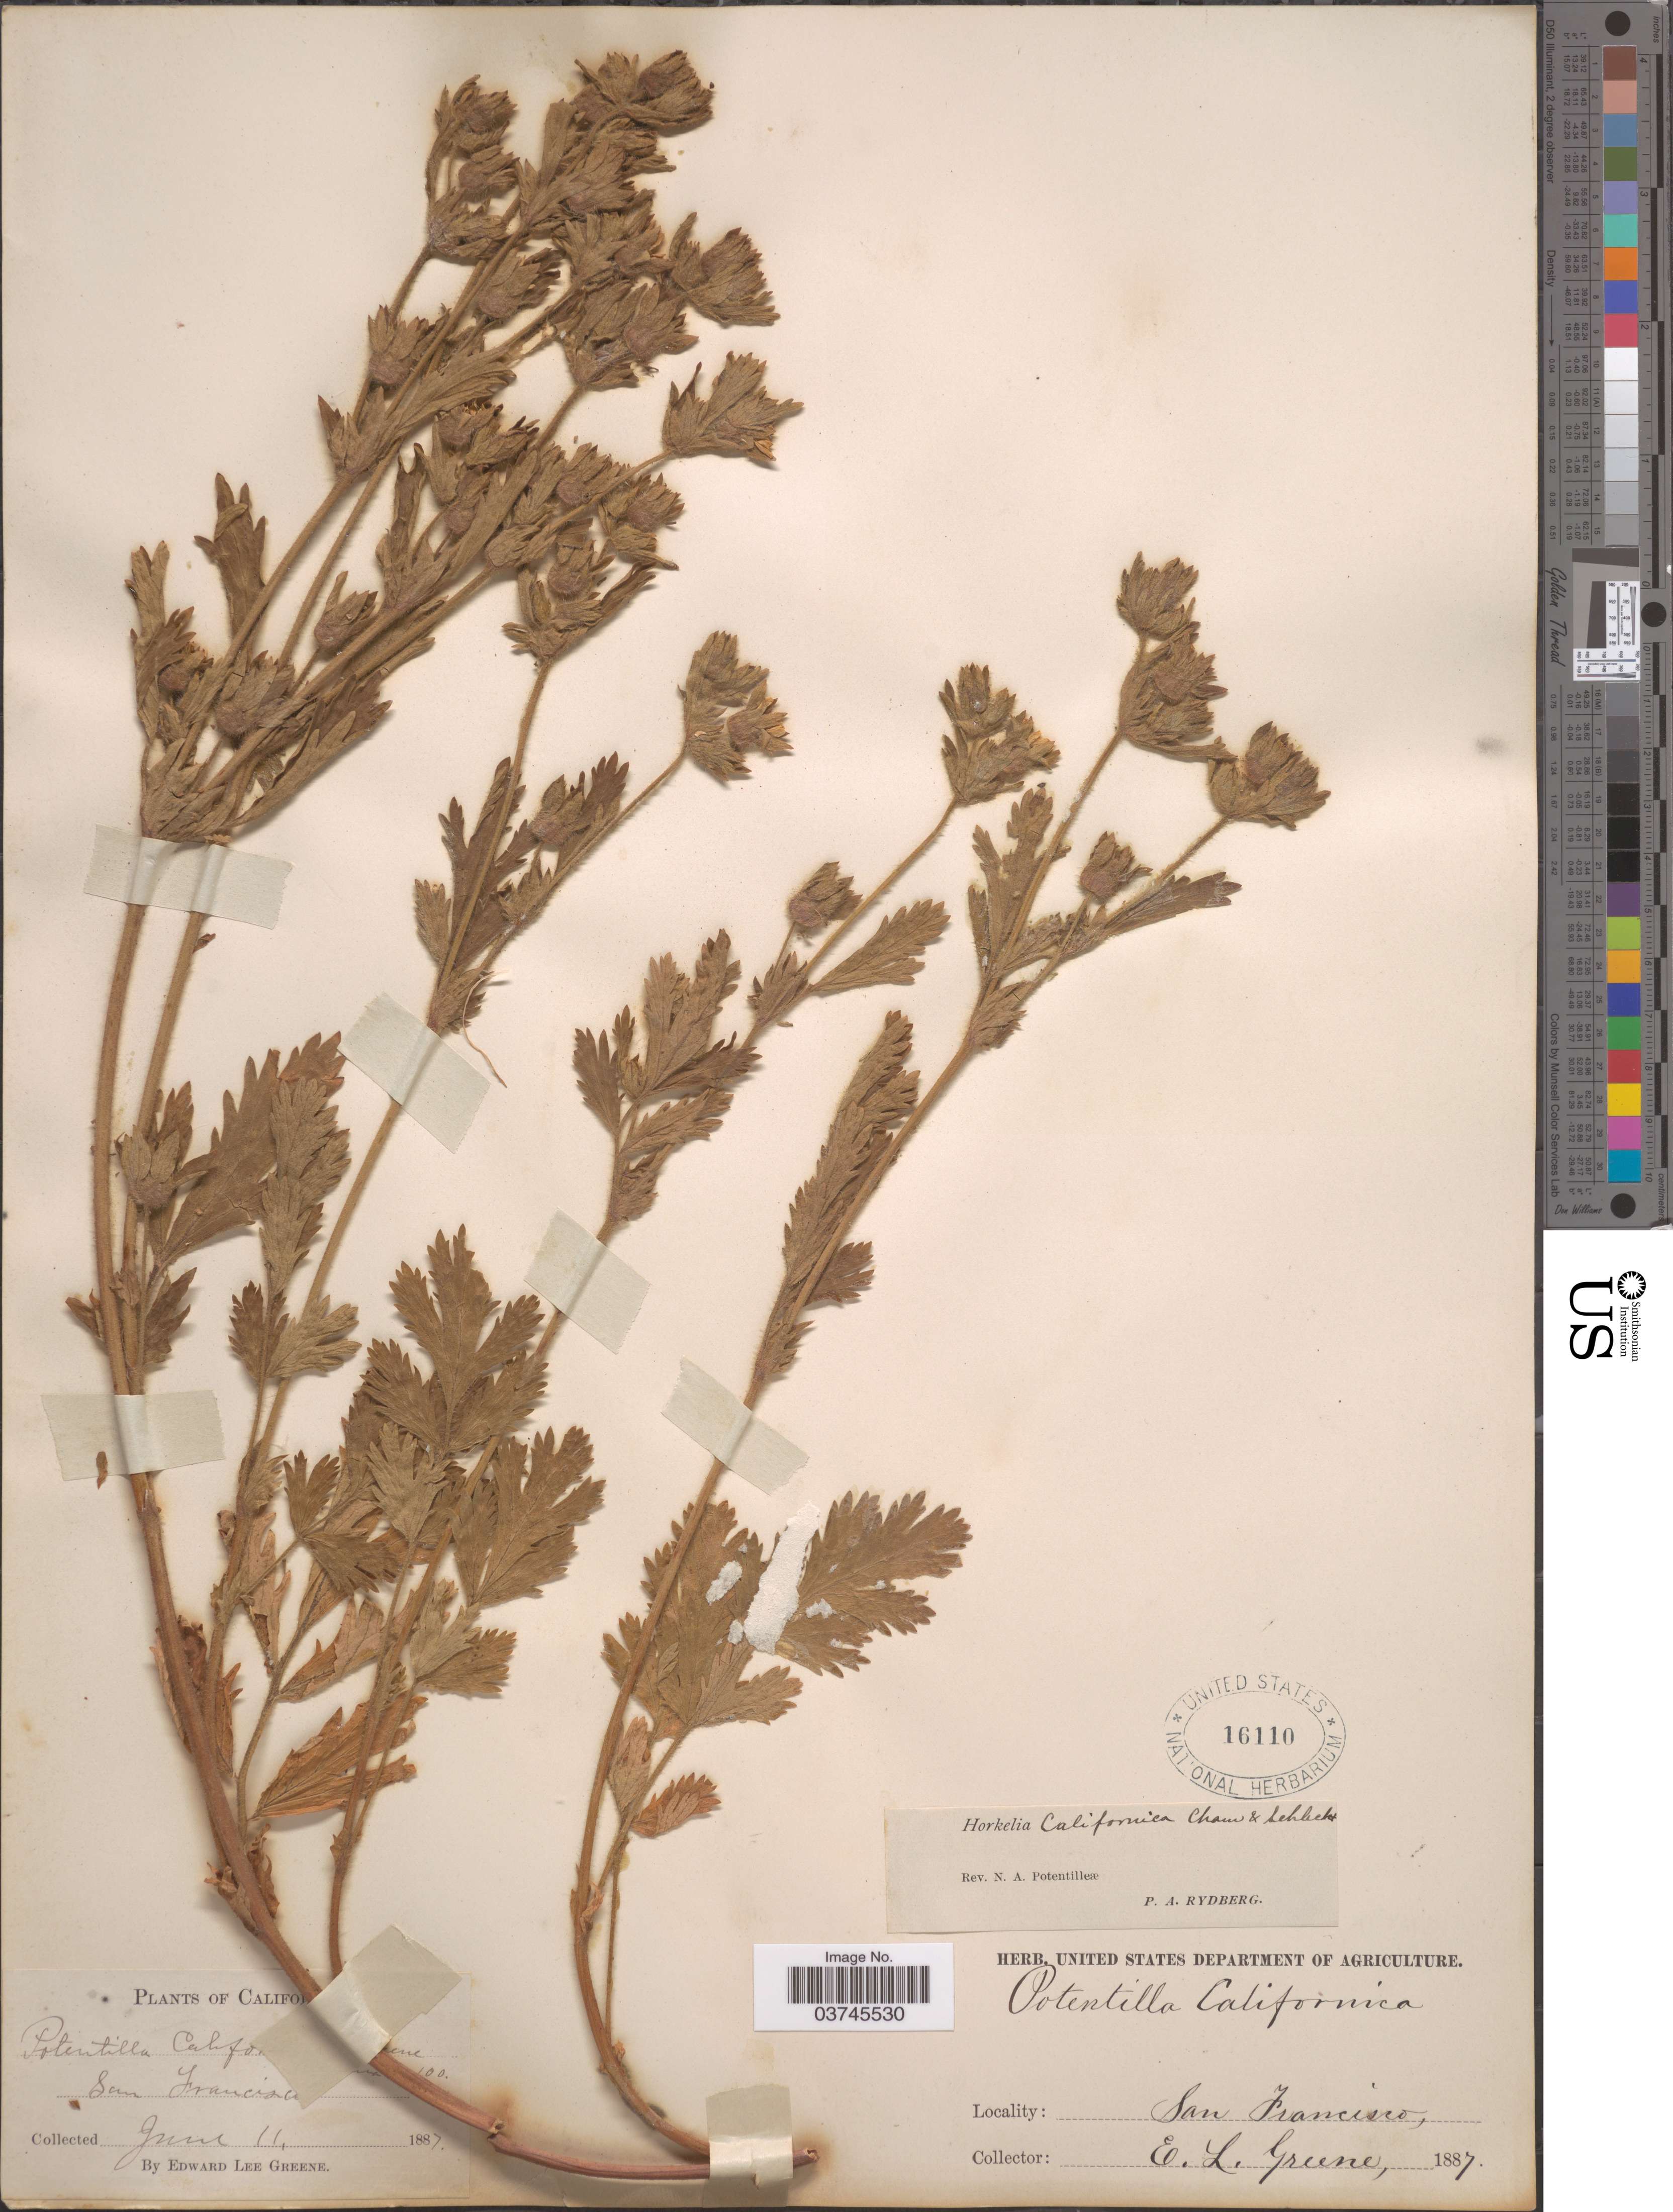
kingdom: Plantae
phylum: Tracheophyta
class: Magnoliopsida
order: Rosales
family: Rosaceae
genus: Potentilla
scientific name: Potentilla californica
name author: (Cham. & Schltdl.) Greene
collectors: E. L. Greene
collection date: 1887-06-11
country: United States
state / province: California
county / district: San Francisco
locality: San Francisco.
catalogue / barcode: US 16110